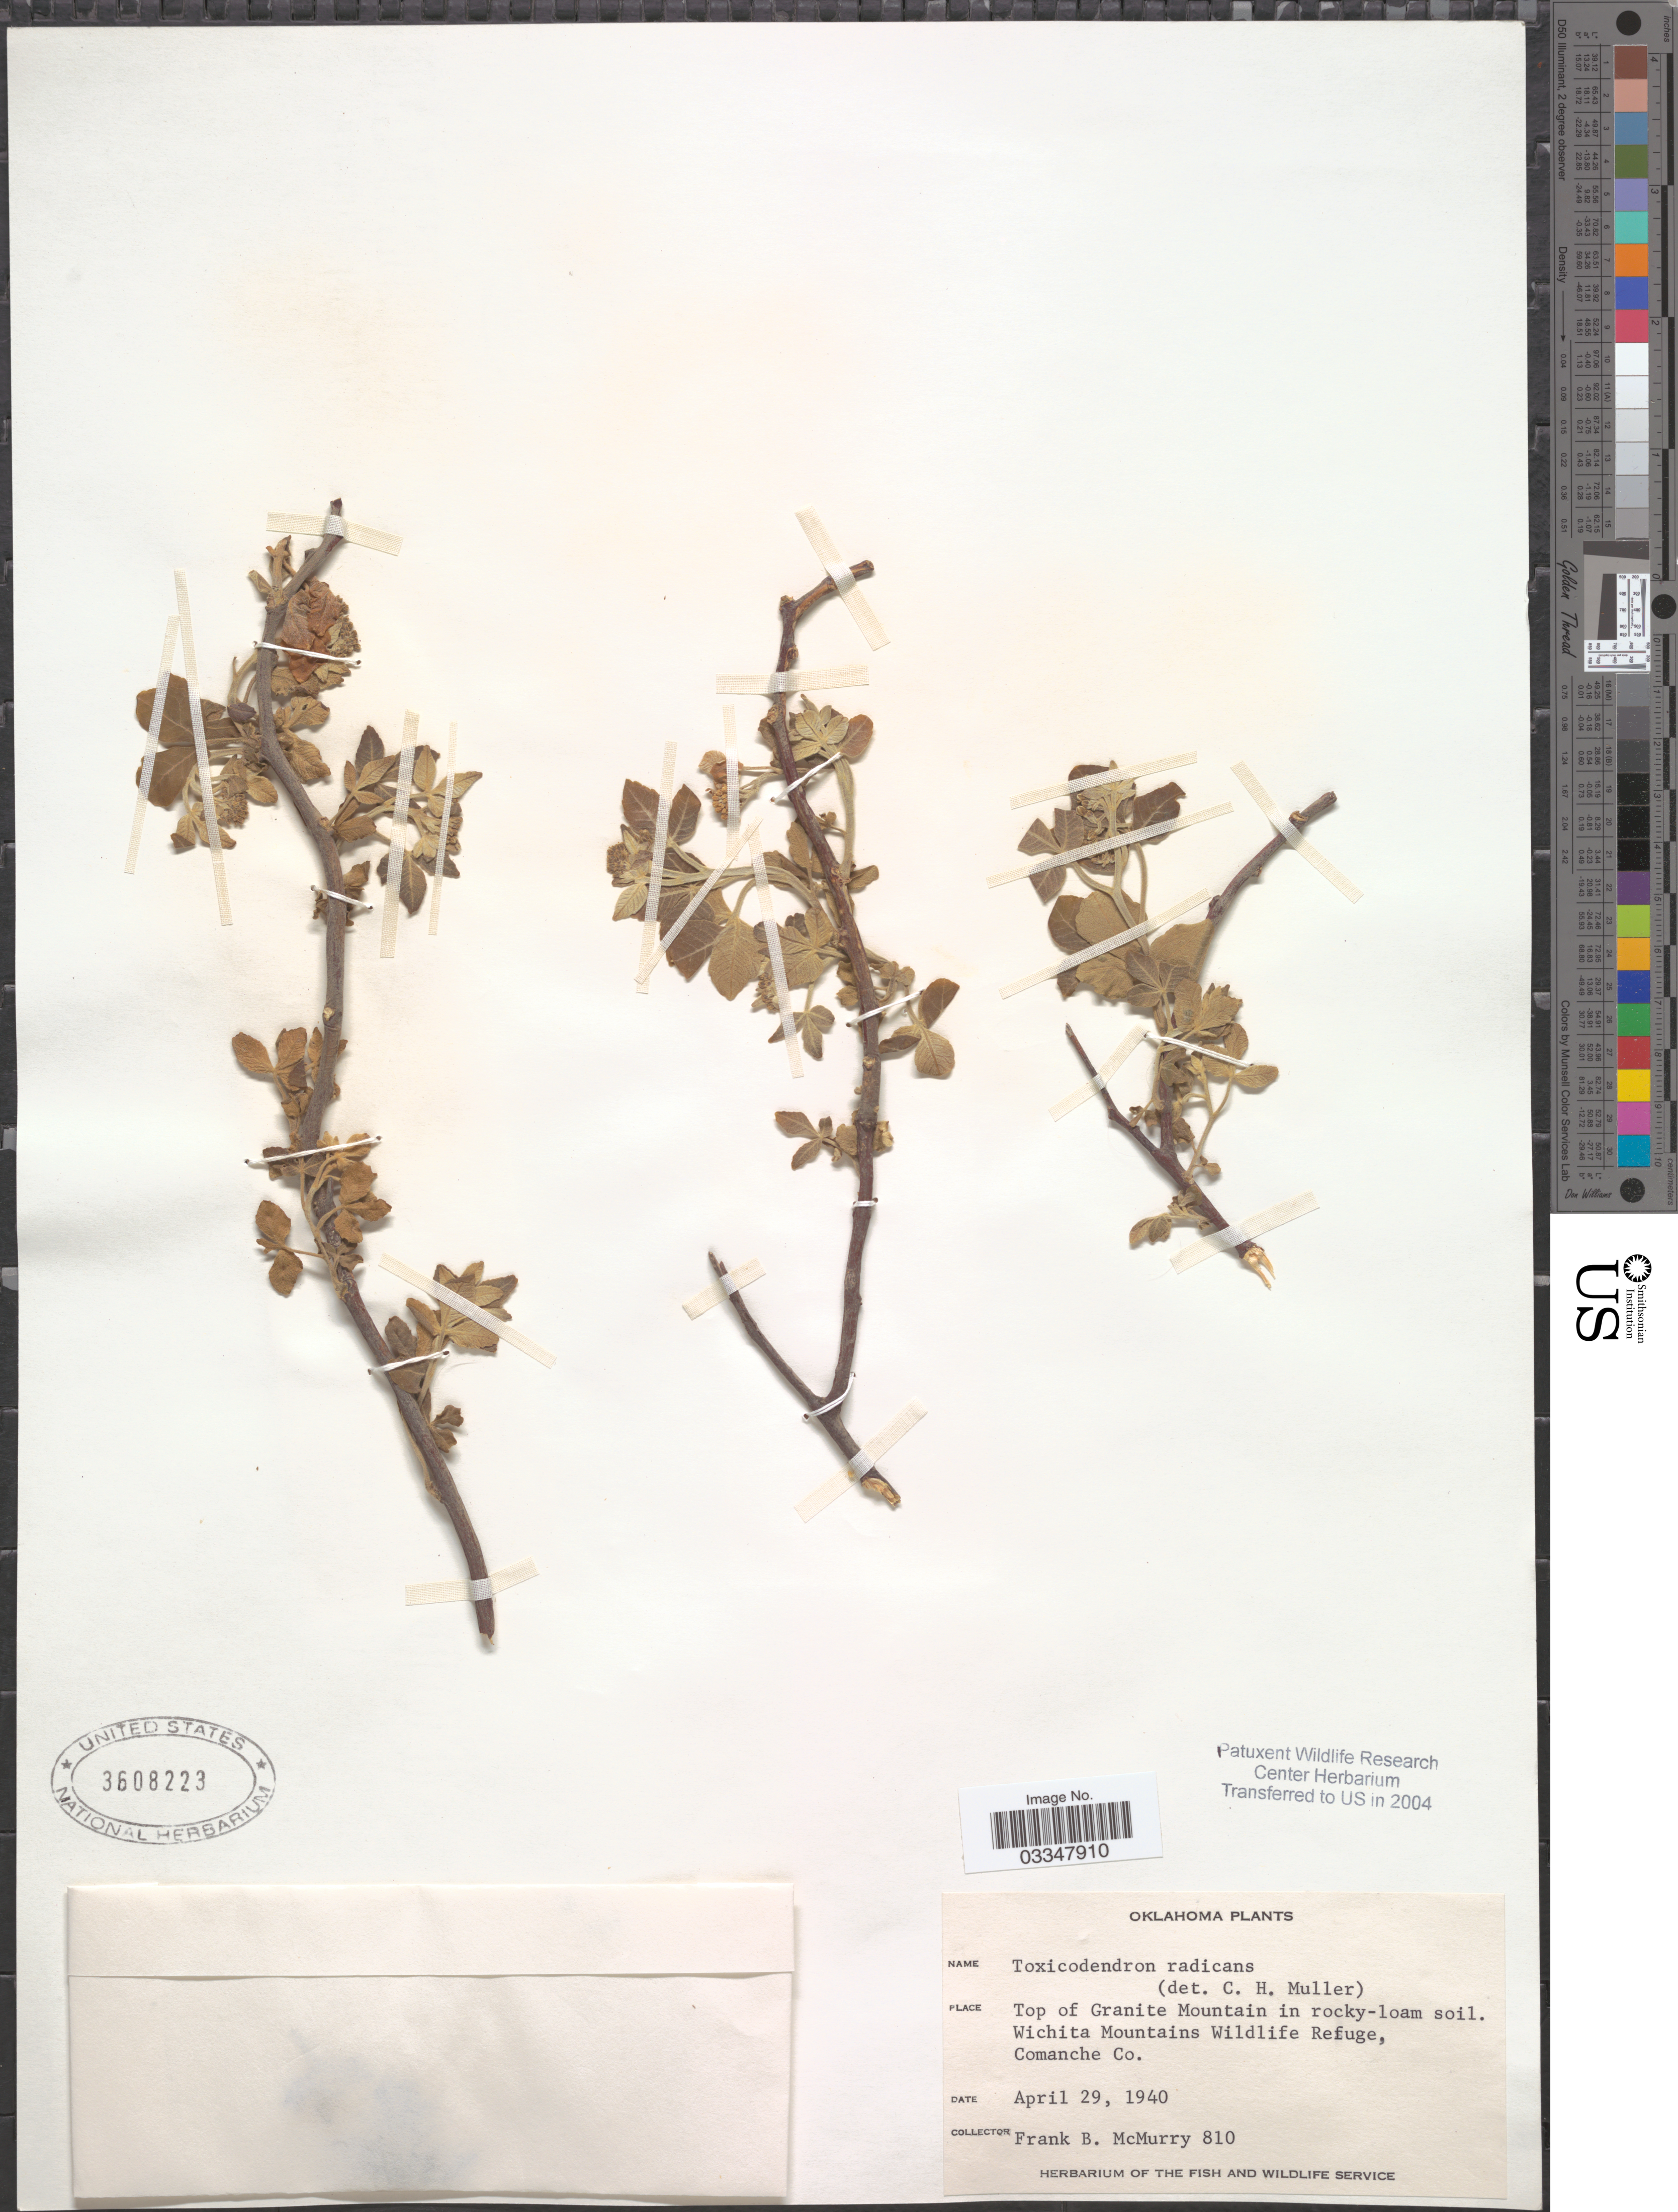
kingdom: Plantae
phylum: Tracheophyta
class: Magnoliopsida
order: Sapindales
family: Anacardiaceae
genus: Toxicodendron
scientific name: Toxicodendron radicans subsp. radicans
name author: (L.) Kuntze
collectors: F. B. McMurry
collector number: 810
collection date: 1940-04-29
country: United States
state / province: Oklahoma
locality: Top of Granite Mountain in rocky-loam soil. Wichita Mountains Wildlife Refuge, Comanche Co.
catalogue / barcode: US 3608223